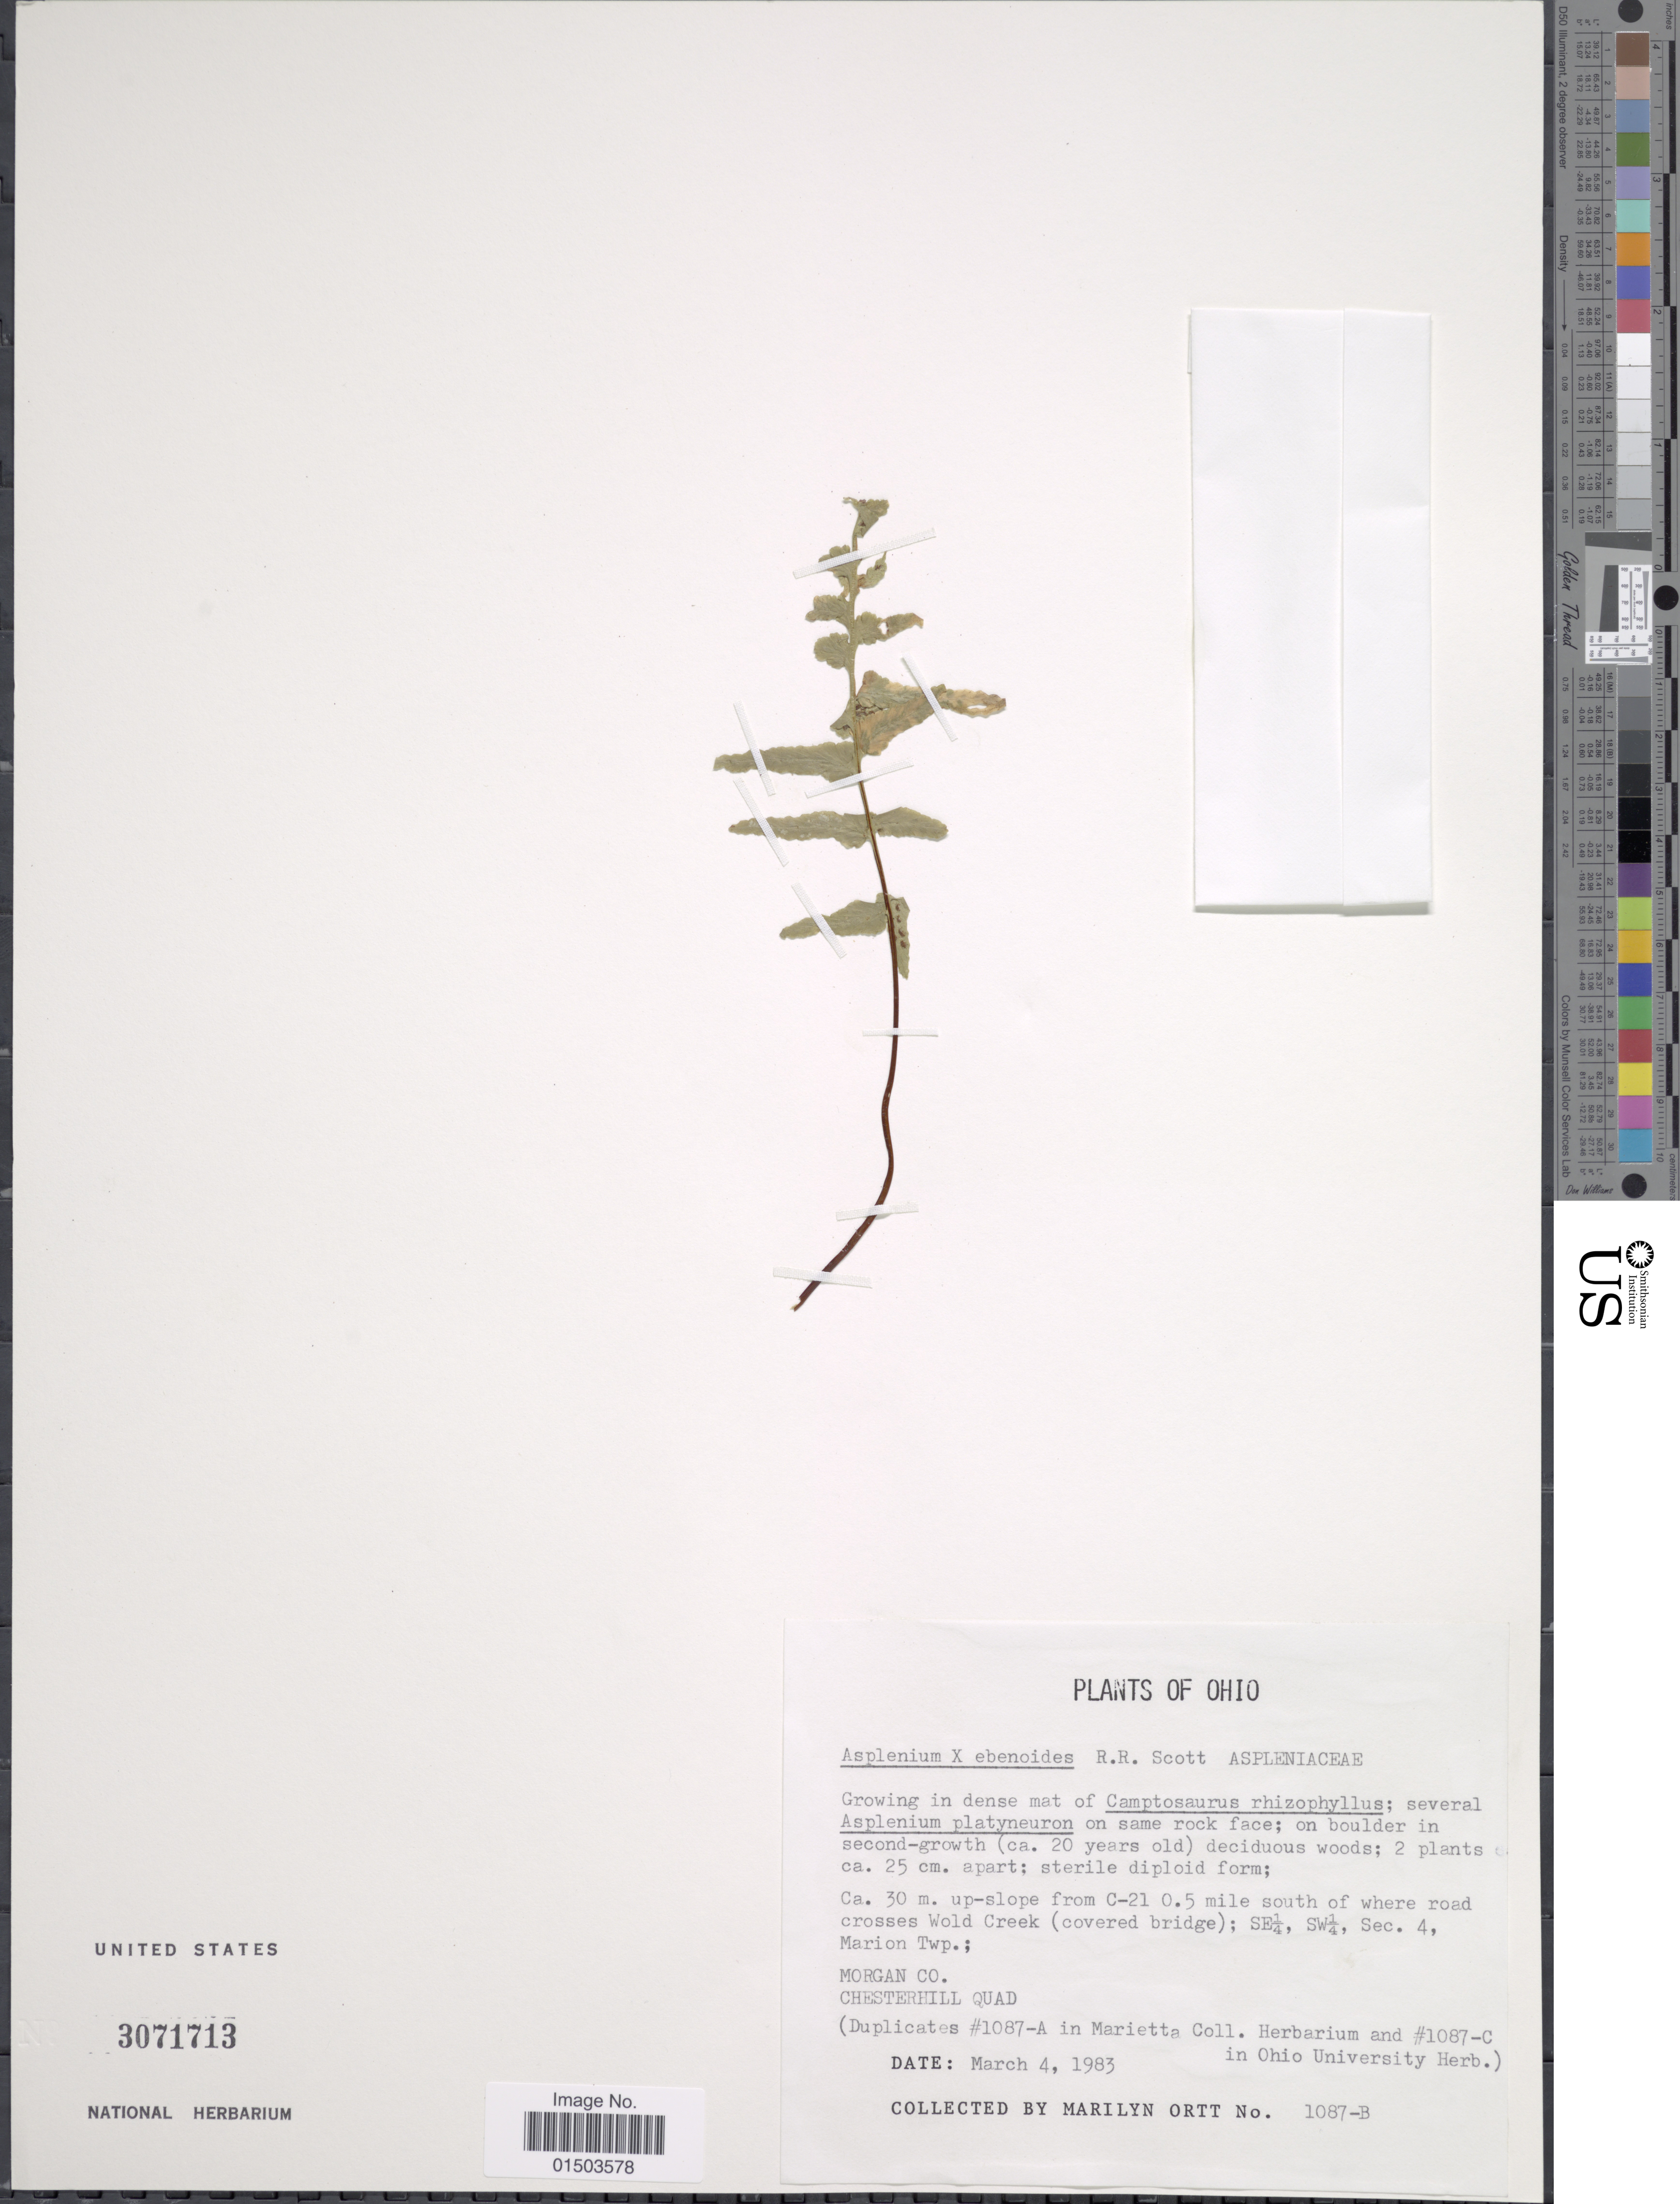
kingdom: Plantae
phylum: Tracheophyta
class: Polypodiopsida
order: Polypodiales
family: Aspleniaceae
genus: Asplenium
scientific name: Asplenium x ebenoides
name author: R.R. Scott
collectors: M. Ortt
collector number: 1087-B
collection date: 1983-03-04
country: United States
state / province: Ohio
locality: Ohio, Ca. 30 m. up-slope from C-21 0.5 mile south of where road crosses Wold Creek (covered bridge) ; SE¼, SW¼, Sec. 4, Marion Twp.; Morgan Co. Chesterhill Quad.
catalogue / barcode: US 3071713